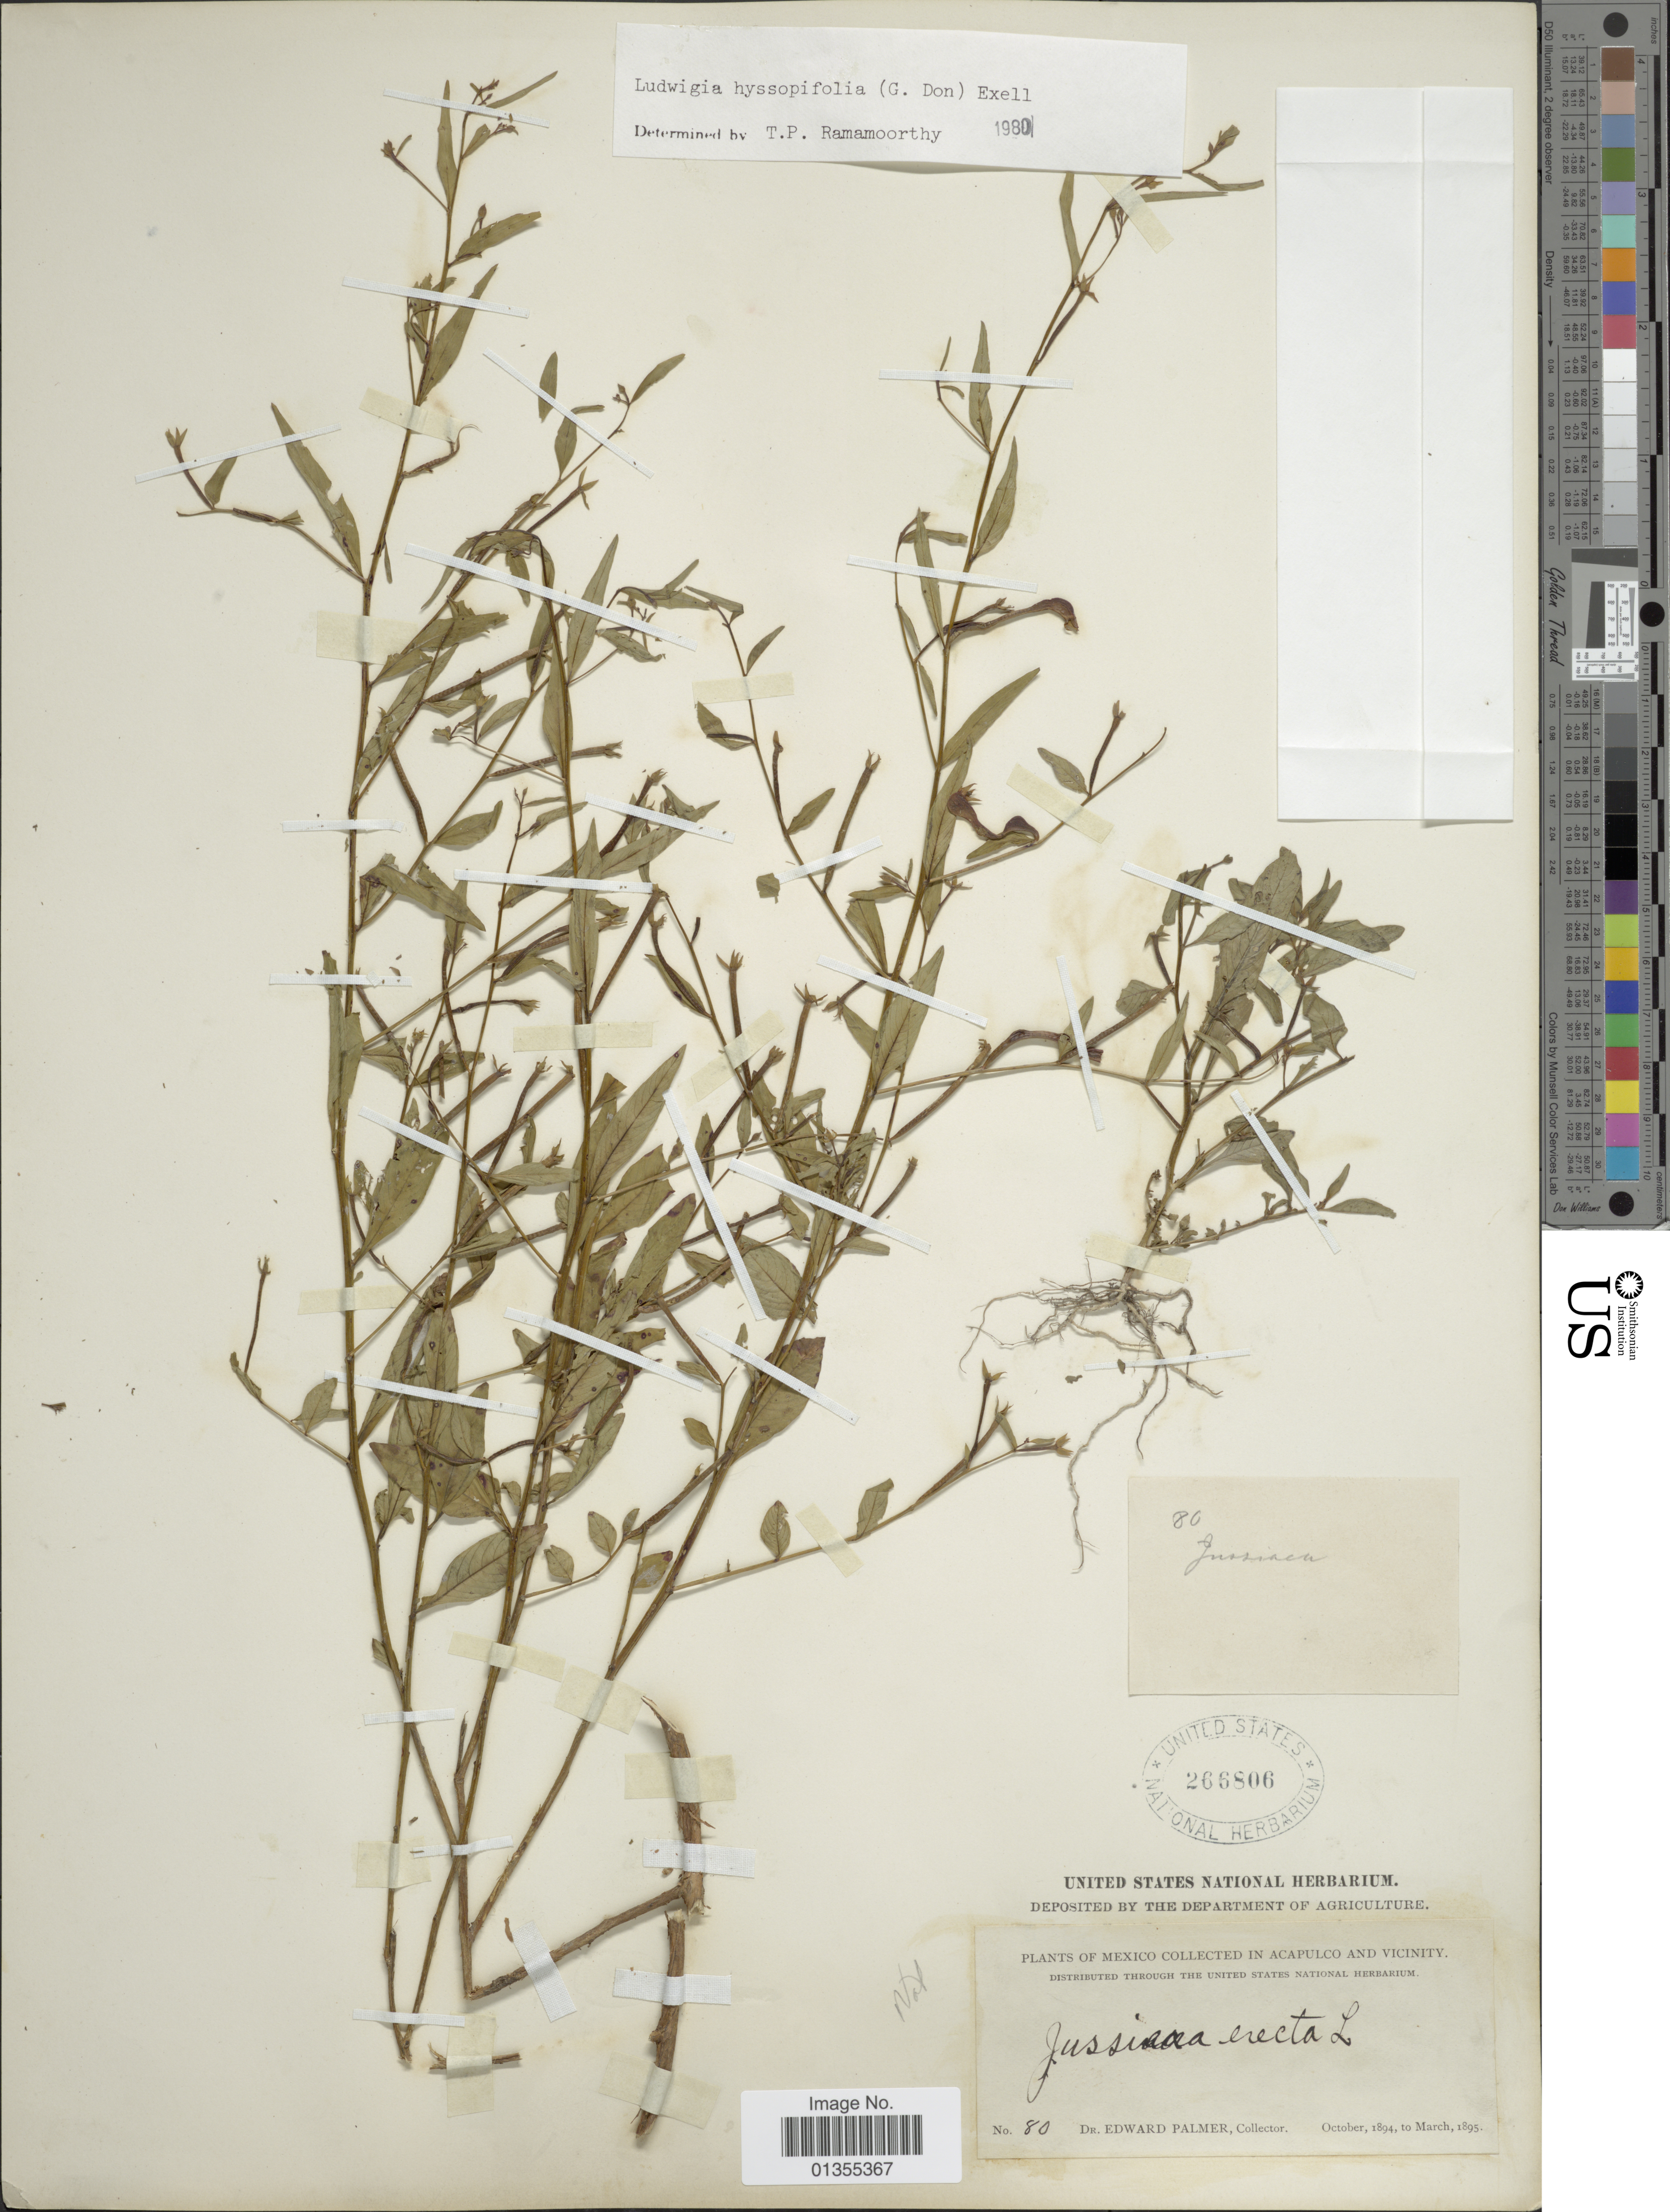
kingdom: Plantae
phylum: Tracheophyta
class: Magnoliopsida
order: Myrtales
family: Onagraceae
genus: Ludwigia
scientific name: Ludwigia hyssopifolia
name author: (G. Don) Exell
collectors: E. Palmer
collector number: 80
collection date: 1894-10/1895-03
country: Mexico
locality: Acapulco and Vicinity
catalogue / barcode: US 266806